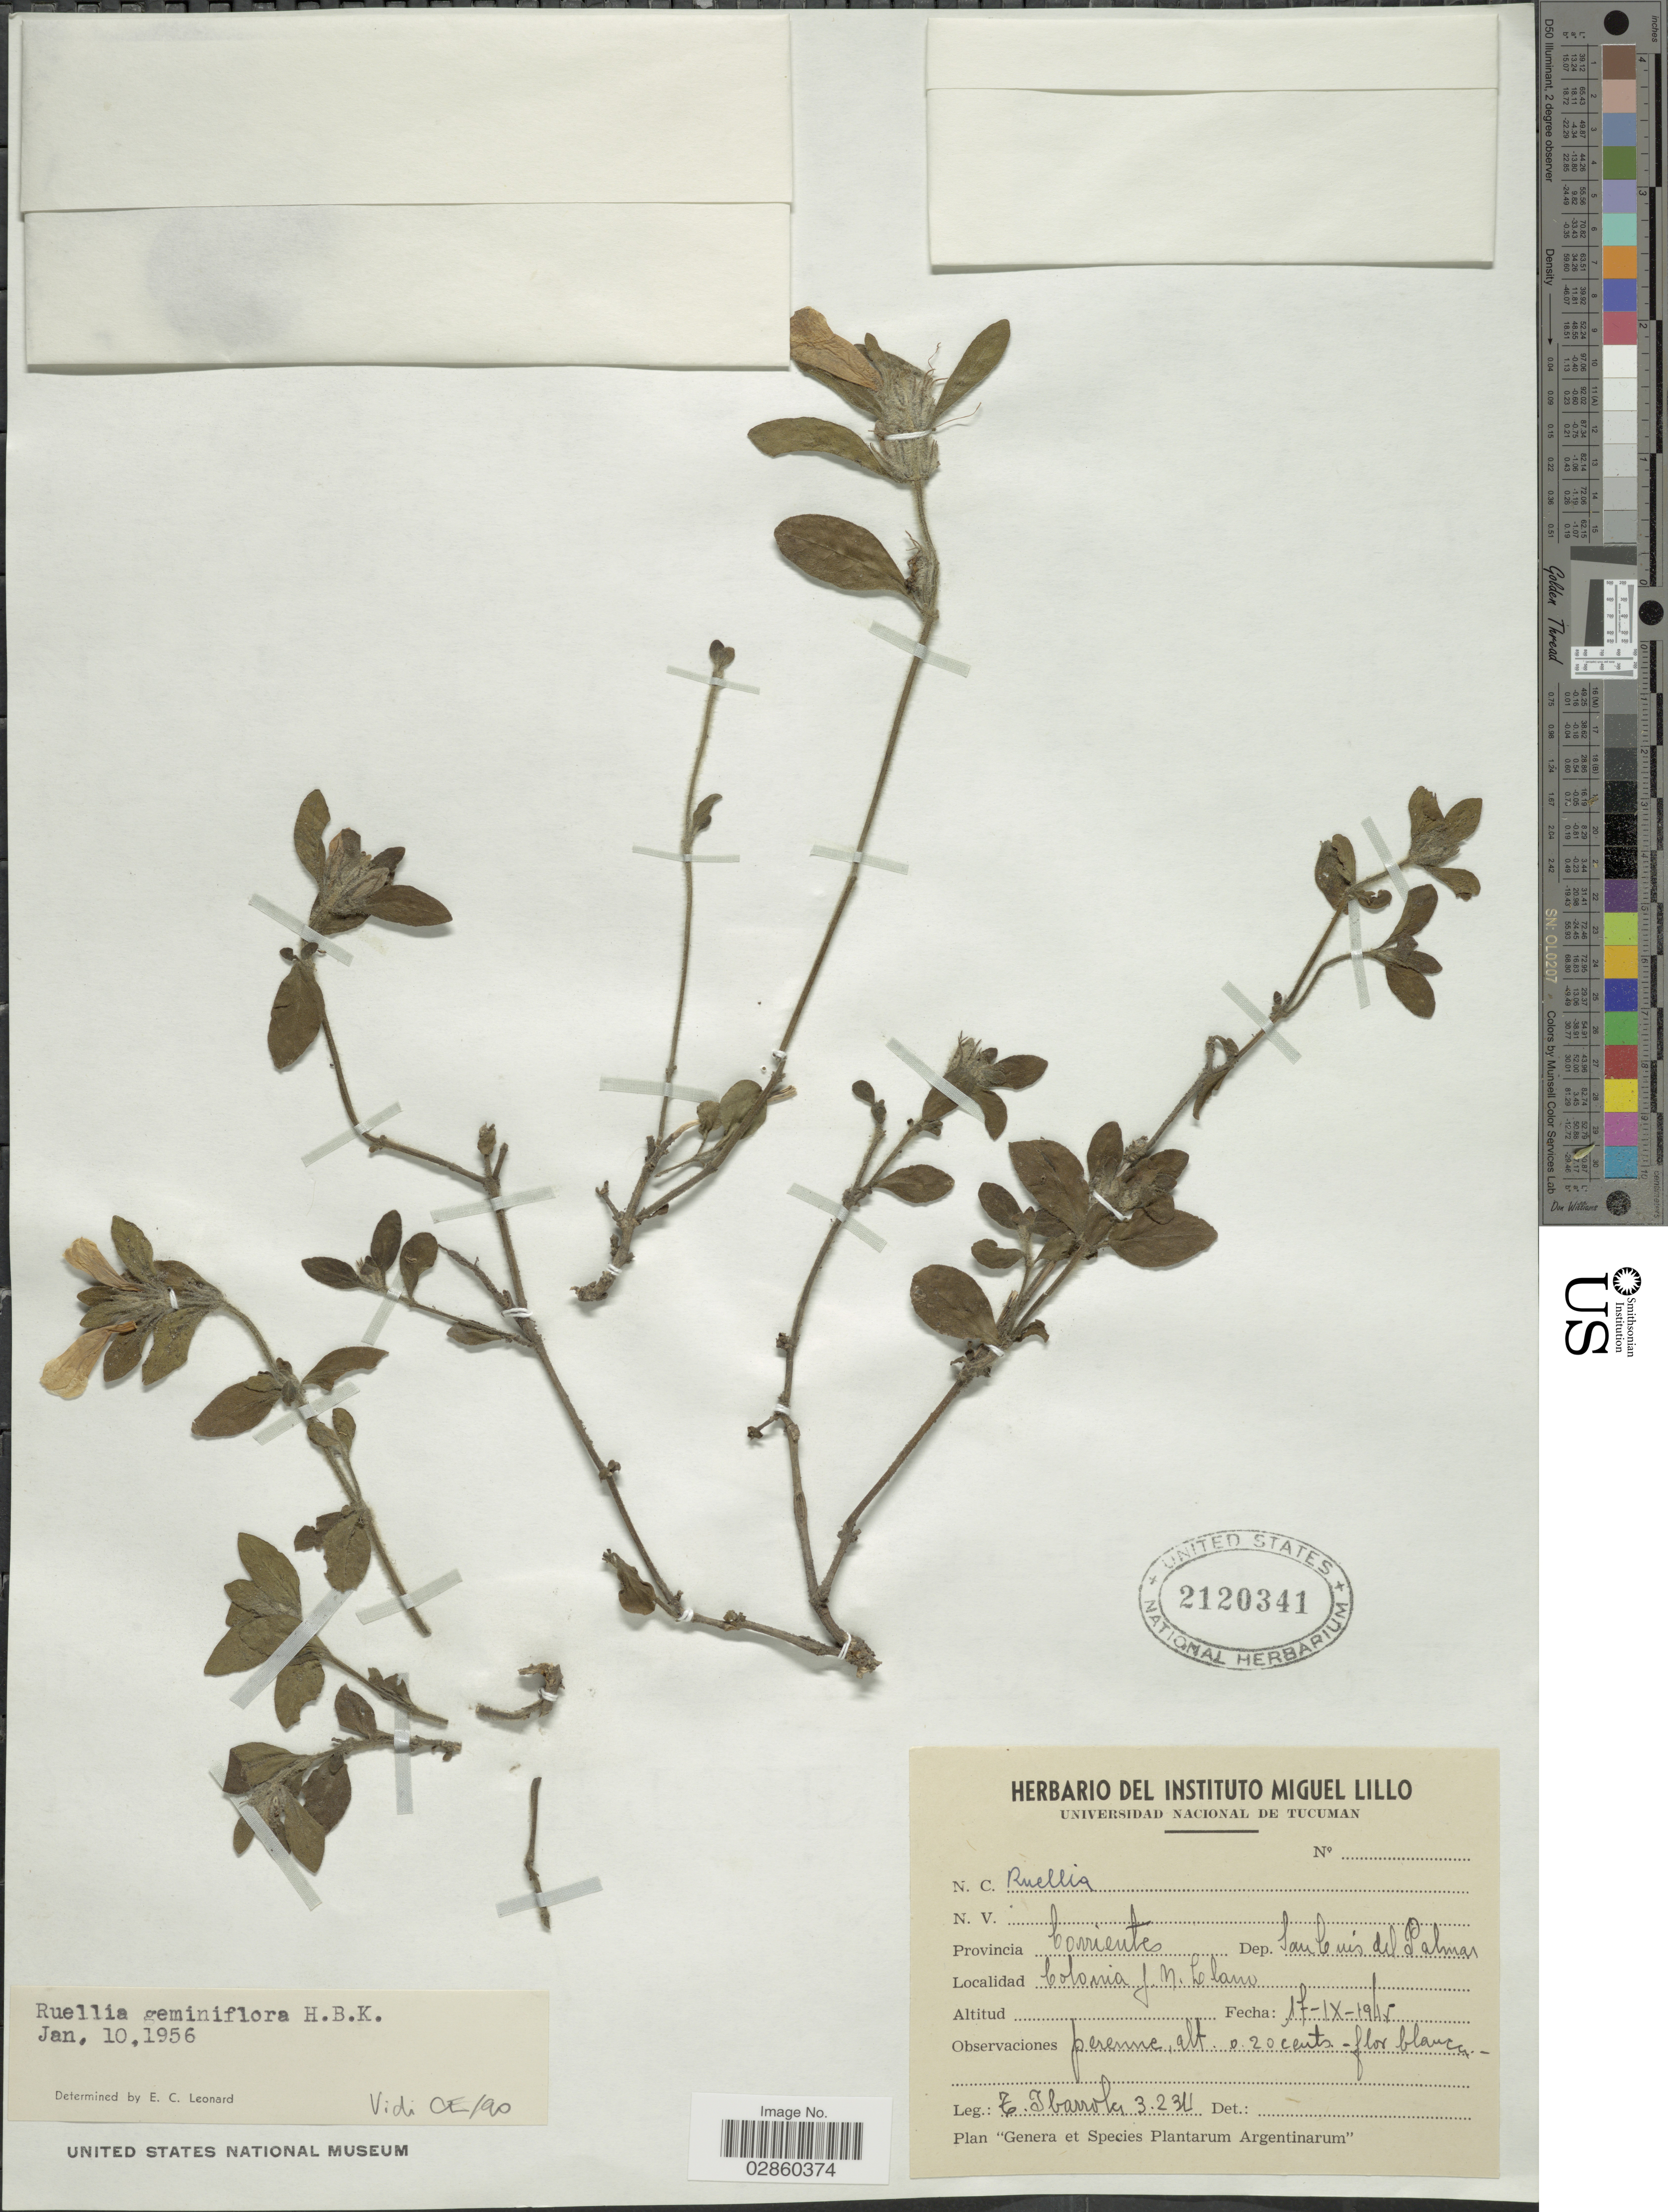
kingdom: Plantae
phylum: Tracheophyta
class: Magnoliopsida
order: Lamiales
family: Acanthaceae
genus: Ruellia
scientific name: Ruellia geminiflora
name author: Kunth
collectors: T. Ibarrola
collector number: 3234*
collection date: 1945-09-17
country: Argentina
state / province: Corrientes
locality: Dep. San Luis del Palmar. Colonia J.N. Llano.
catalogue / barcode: US 2120341